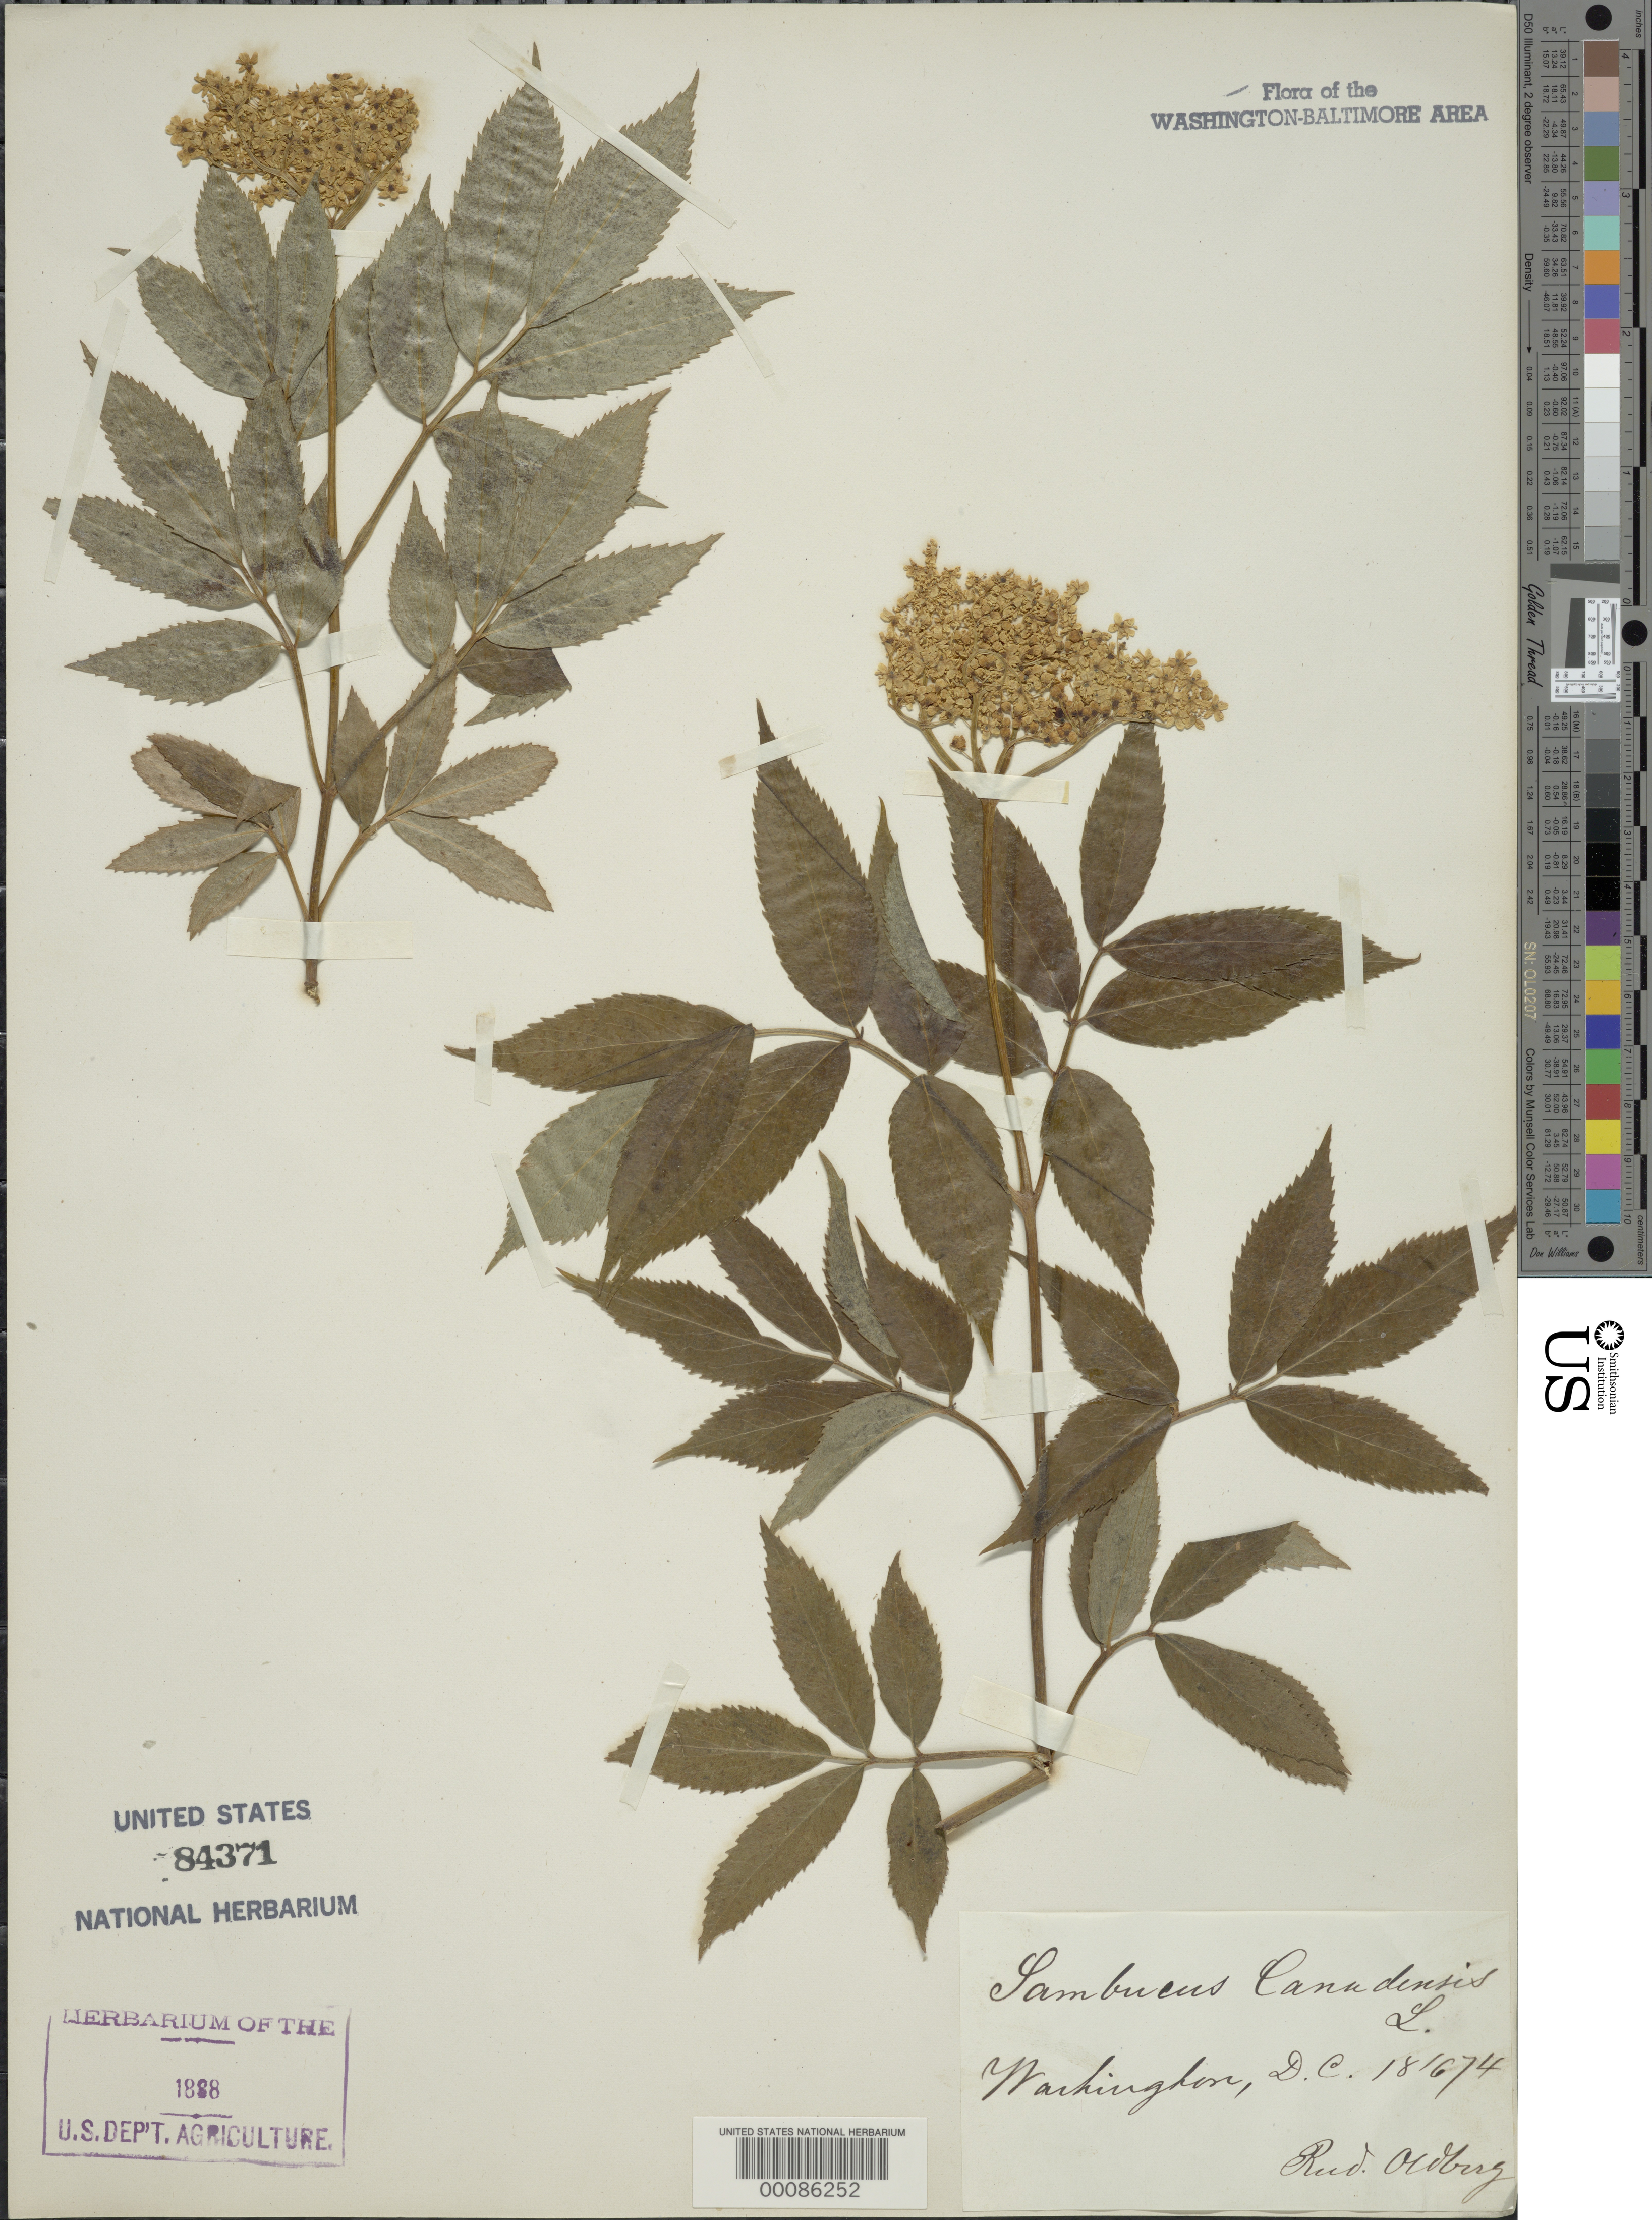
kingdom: Plantae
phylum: Tracheophyta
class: Magnoliopsida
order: Dipsacales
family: Viburnaceae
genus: Sambucus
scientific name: Sambucus canadensis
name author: L.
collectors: R. Oleberg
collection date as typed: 08 Jun 1874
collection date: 1874-06-08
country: United States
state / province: District of Columbia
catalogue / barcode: US 84371